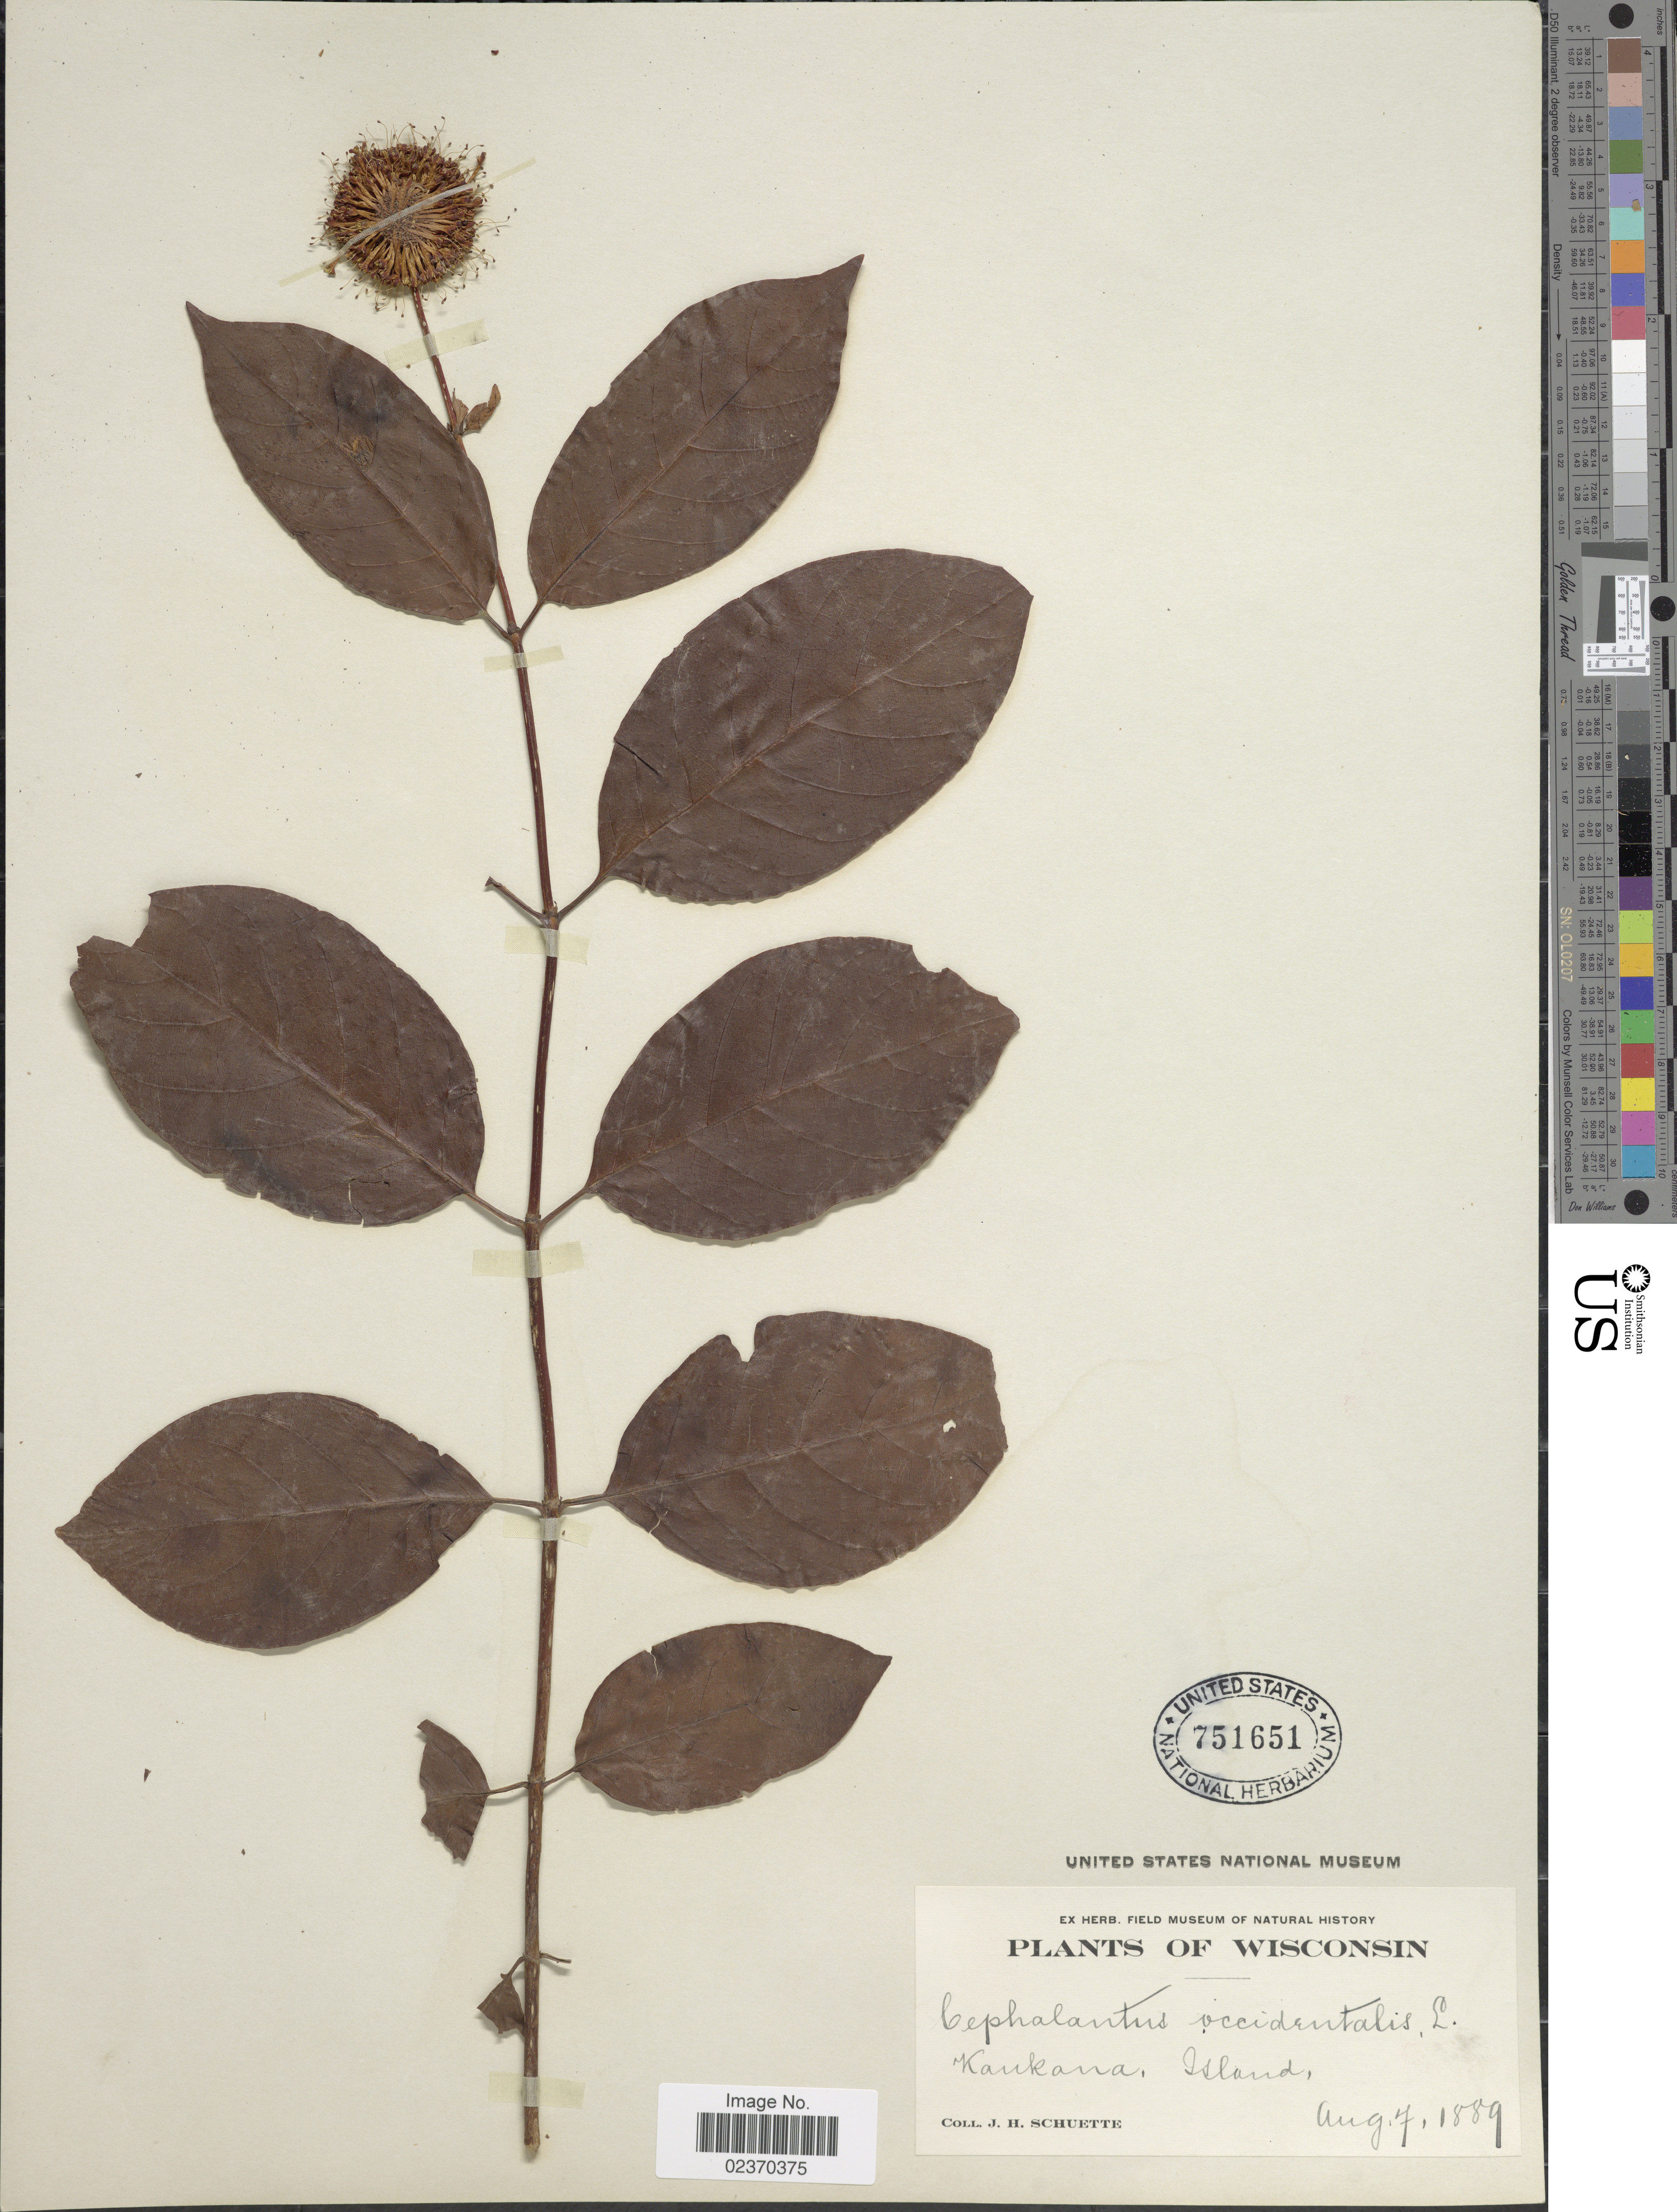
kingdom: Plantae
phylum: Tracheophyta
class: Magnoliopsida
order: Gentianales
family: Rubiaceae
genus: Cephalanthus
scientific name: Cephalanthus occidentalis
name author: L.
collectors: J. H. Schuette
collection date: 1889-08-07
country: United States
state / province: Wisconsin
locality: Kaukana Island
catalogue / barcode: US 751651